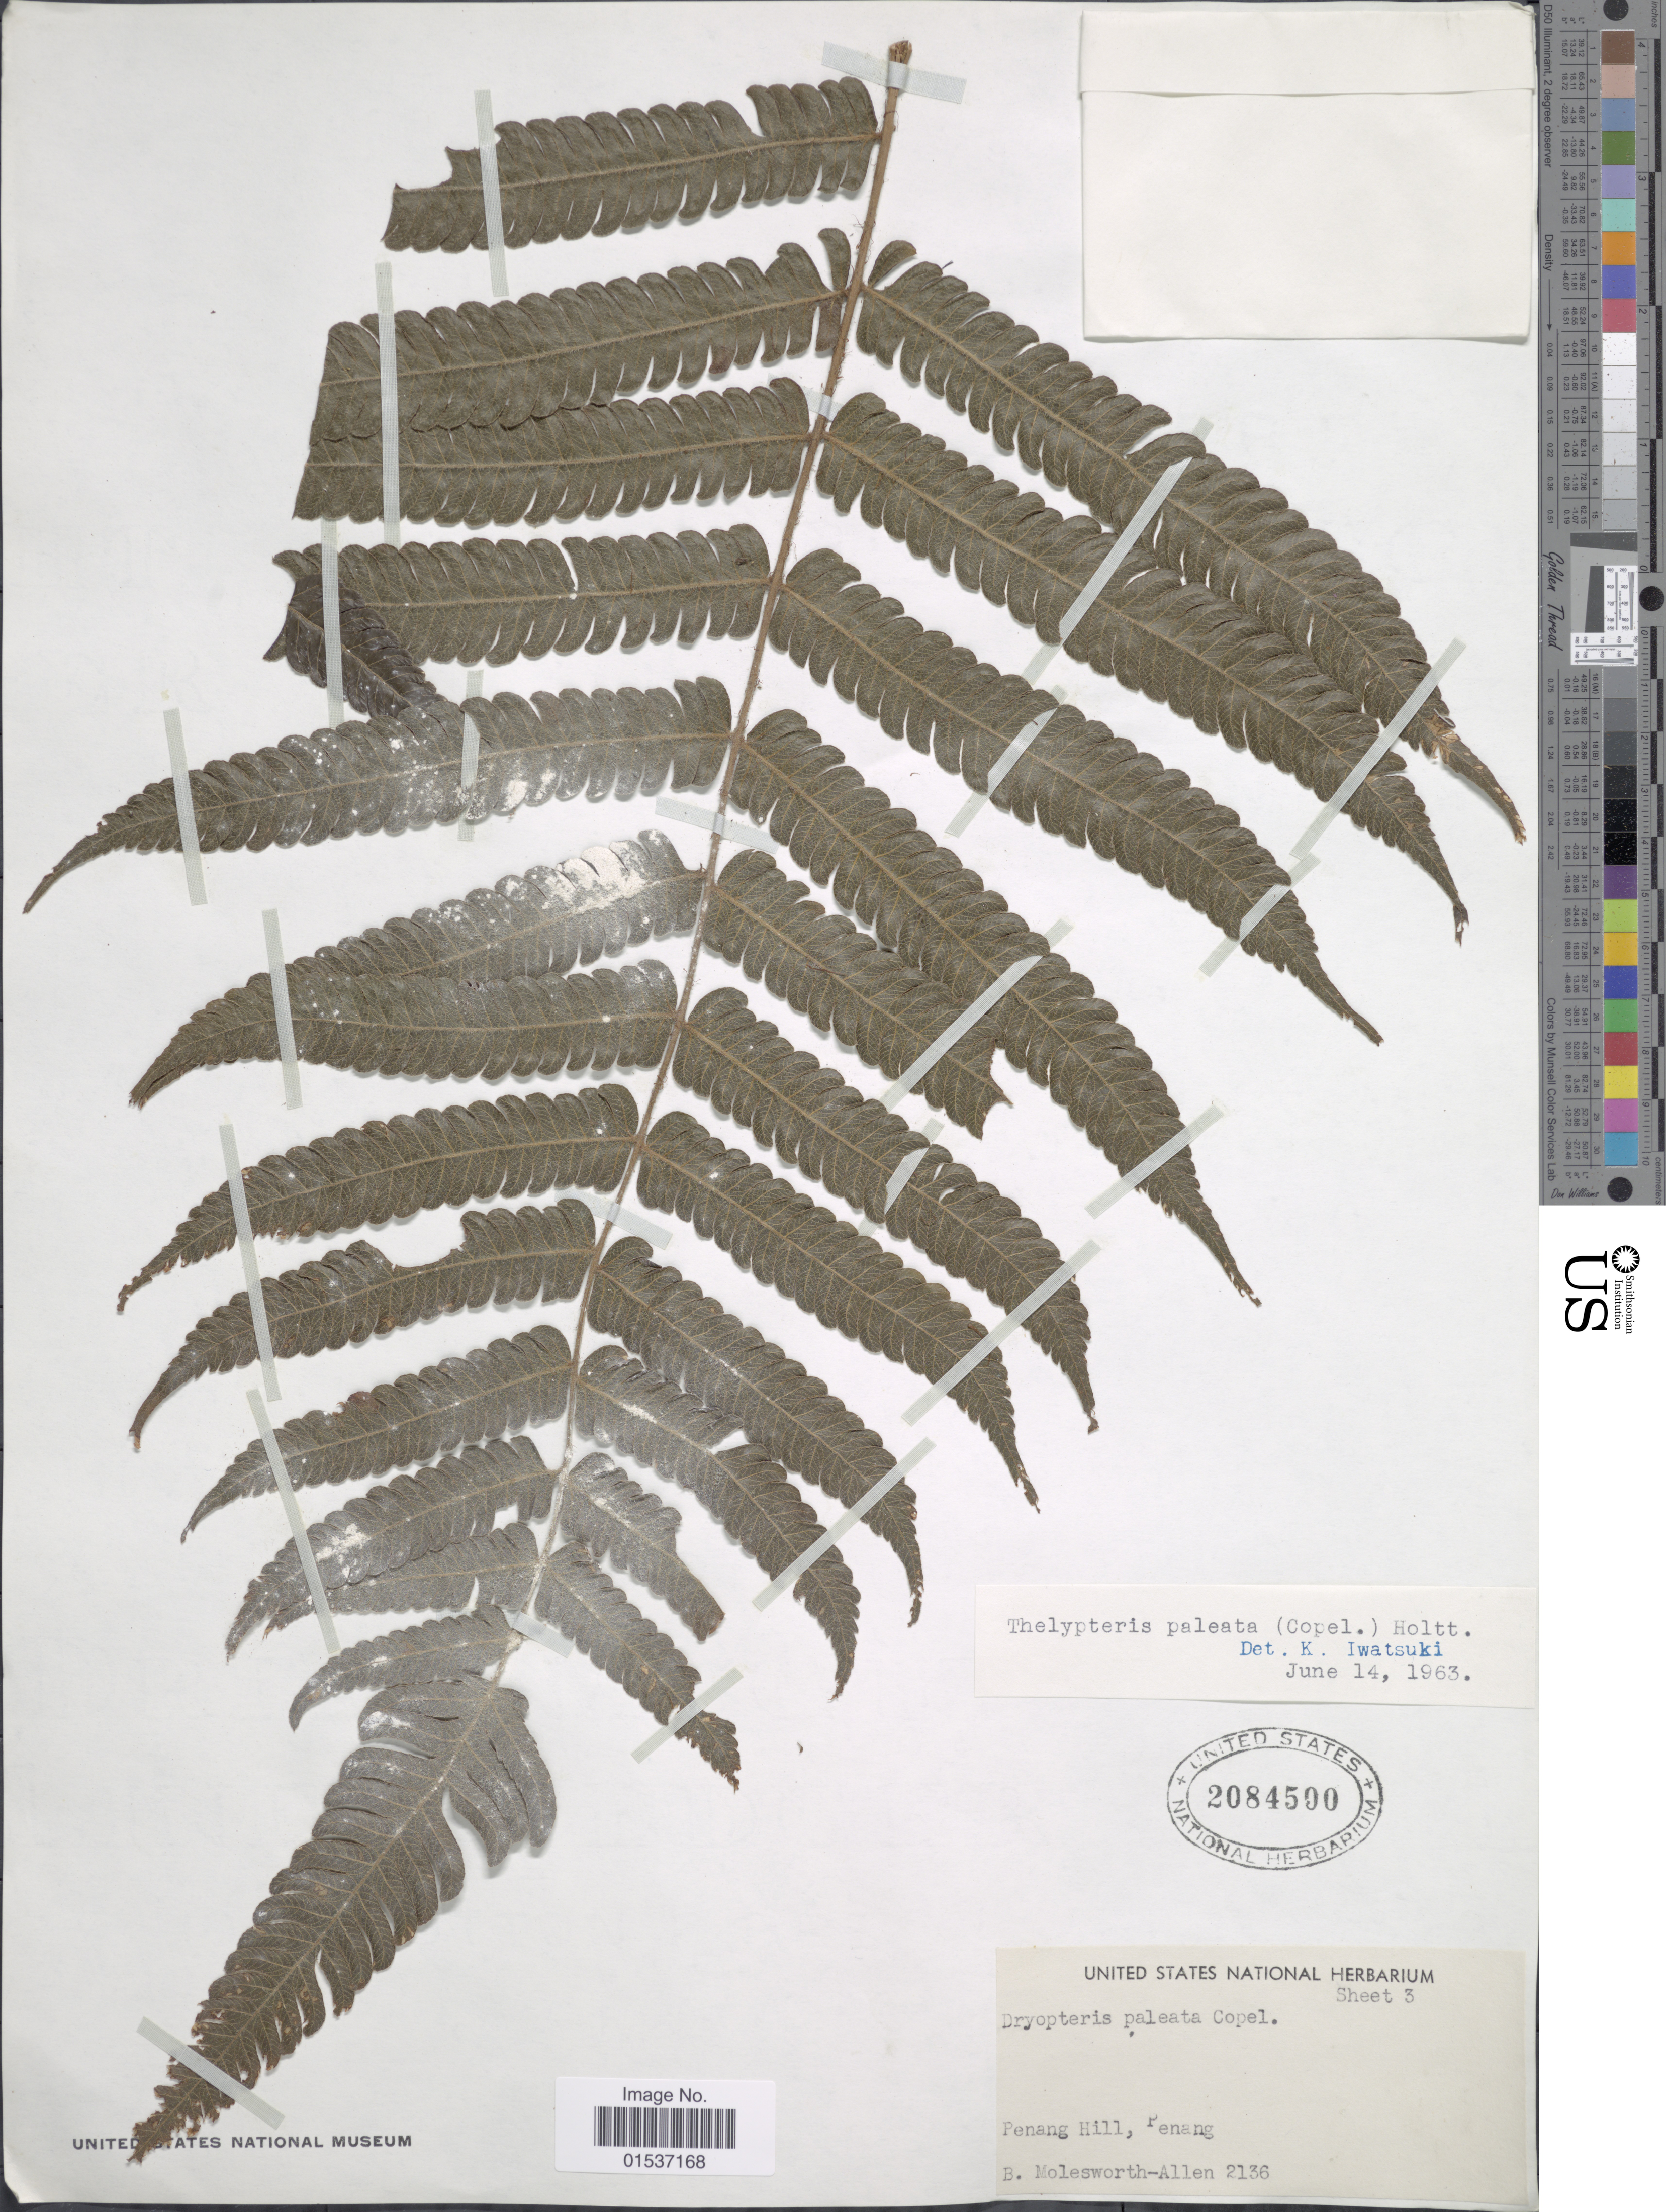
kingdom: Plantae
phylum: Tracheophyta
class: Polypodiopsida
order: Polypodiales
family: Thelypteridaceae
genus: Thelypteris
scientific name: Thelypteris paleata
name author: (Copel.) Holttum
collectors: B. E. G. Molesworth-Allen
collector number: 2136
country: Malaysia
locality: Penang Hill, Penang.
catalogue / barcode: US 2084500